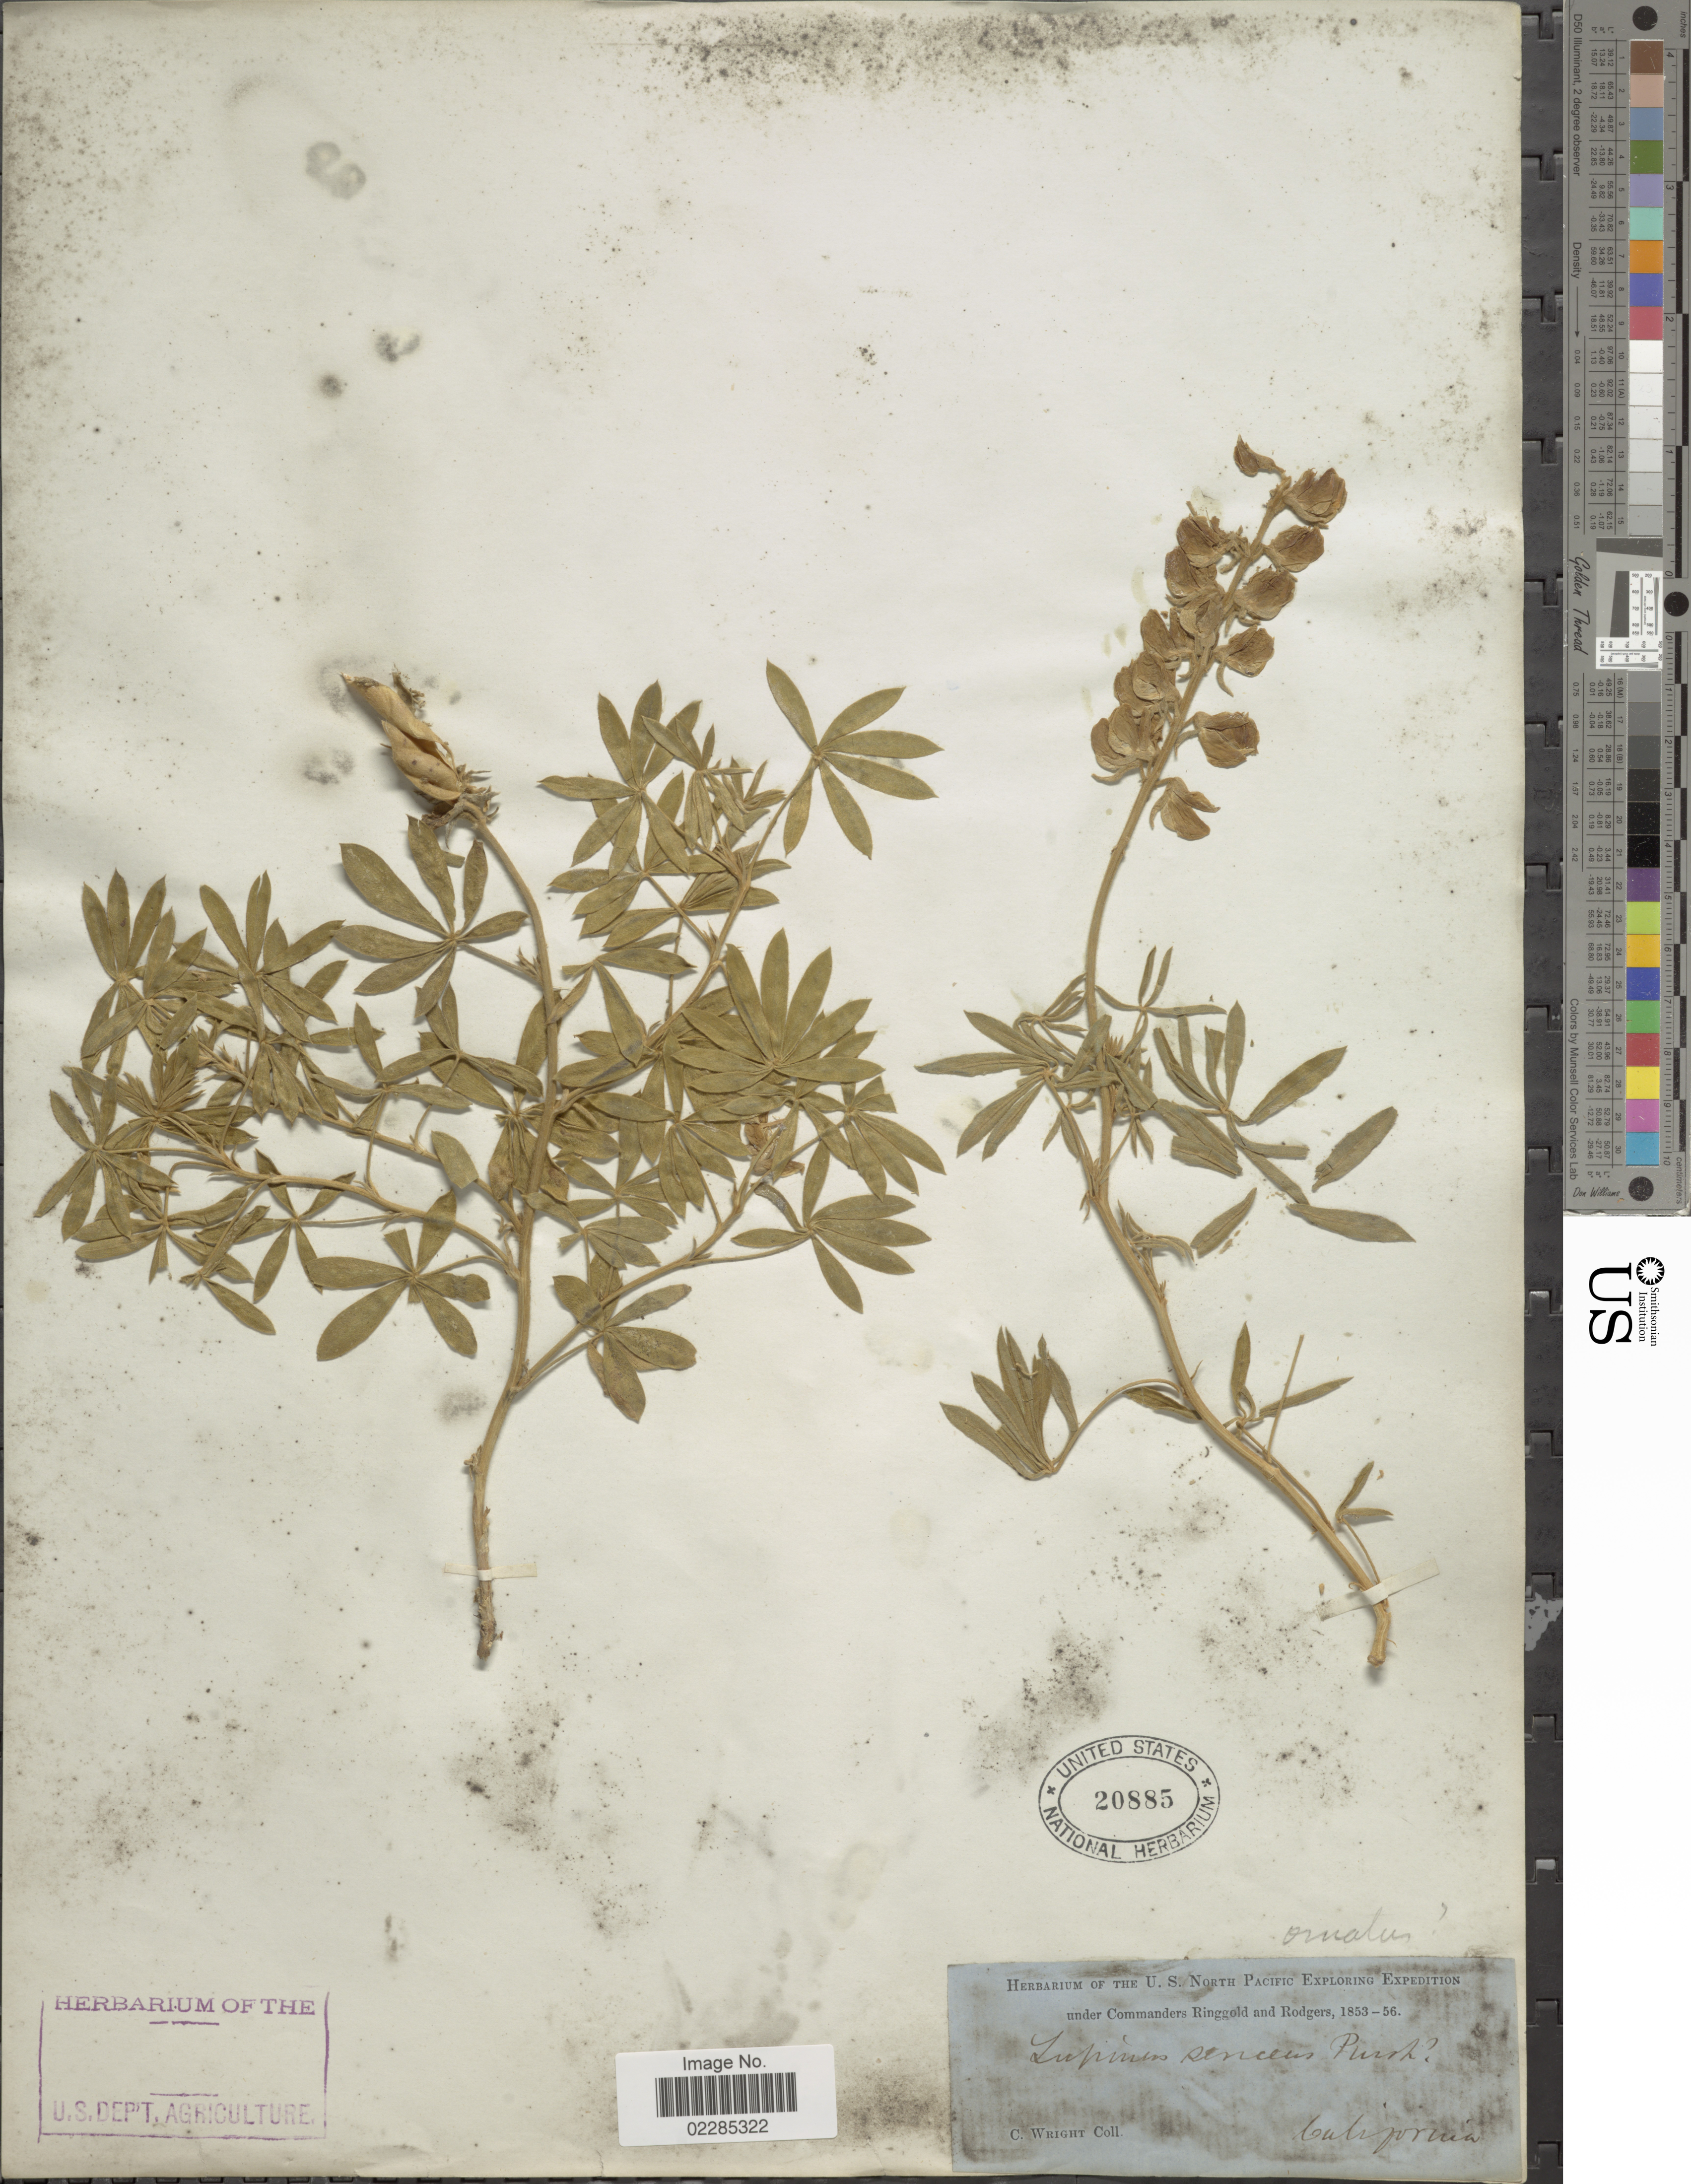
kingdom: Plantae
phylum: Tracheophyta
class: Magnoliopsida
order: Fabales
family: Fabaceae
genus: Lupinus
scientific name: Lupinus formosus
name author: Greene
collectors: C. Wright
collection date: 1853/1856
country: United States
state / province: California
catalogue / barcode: US 20885